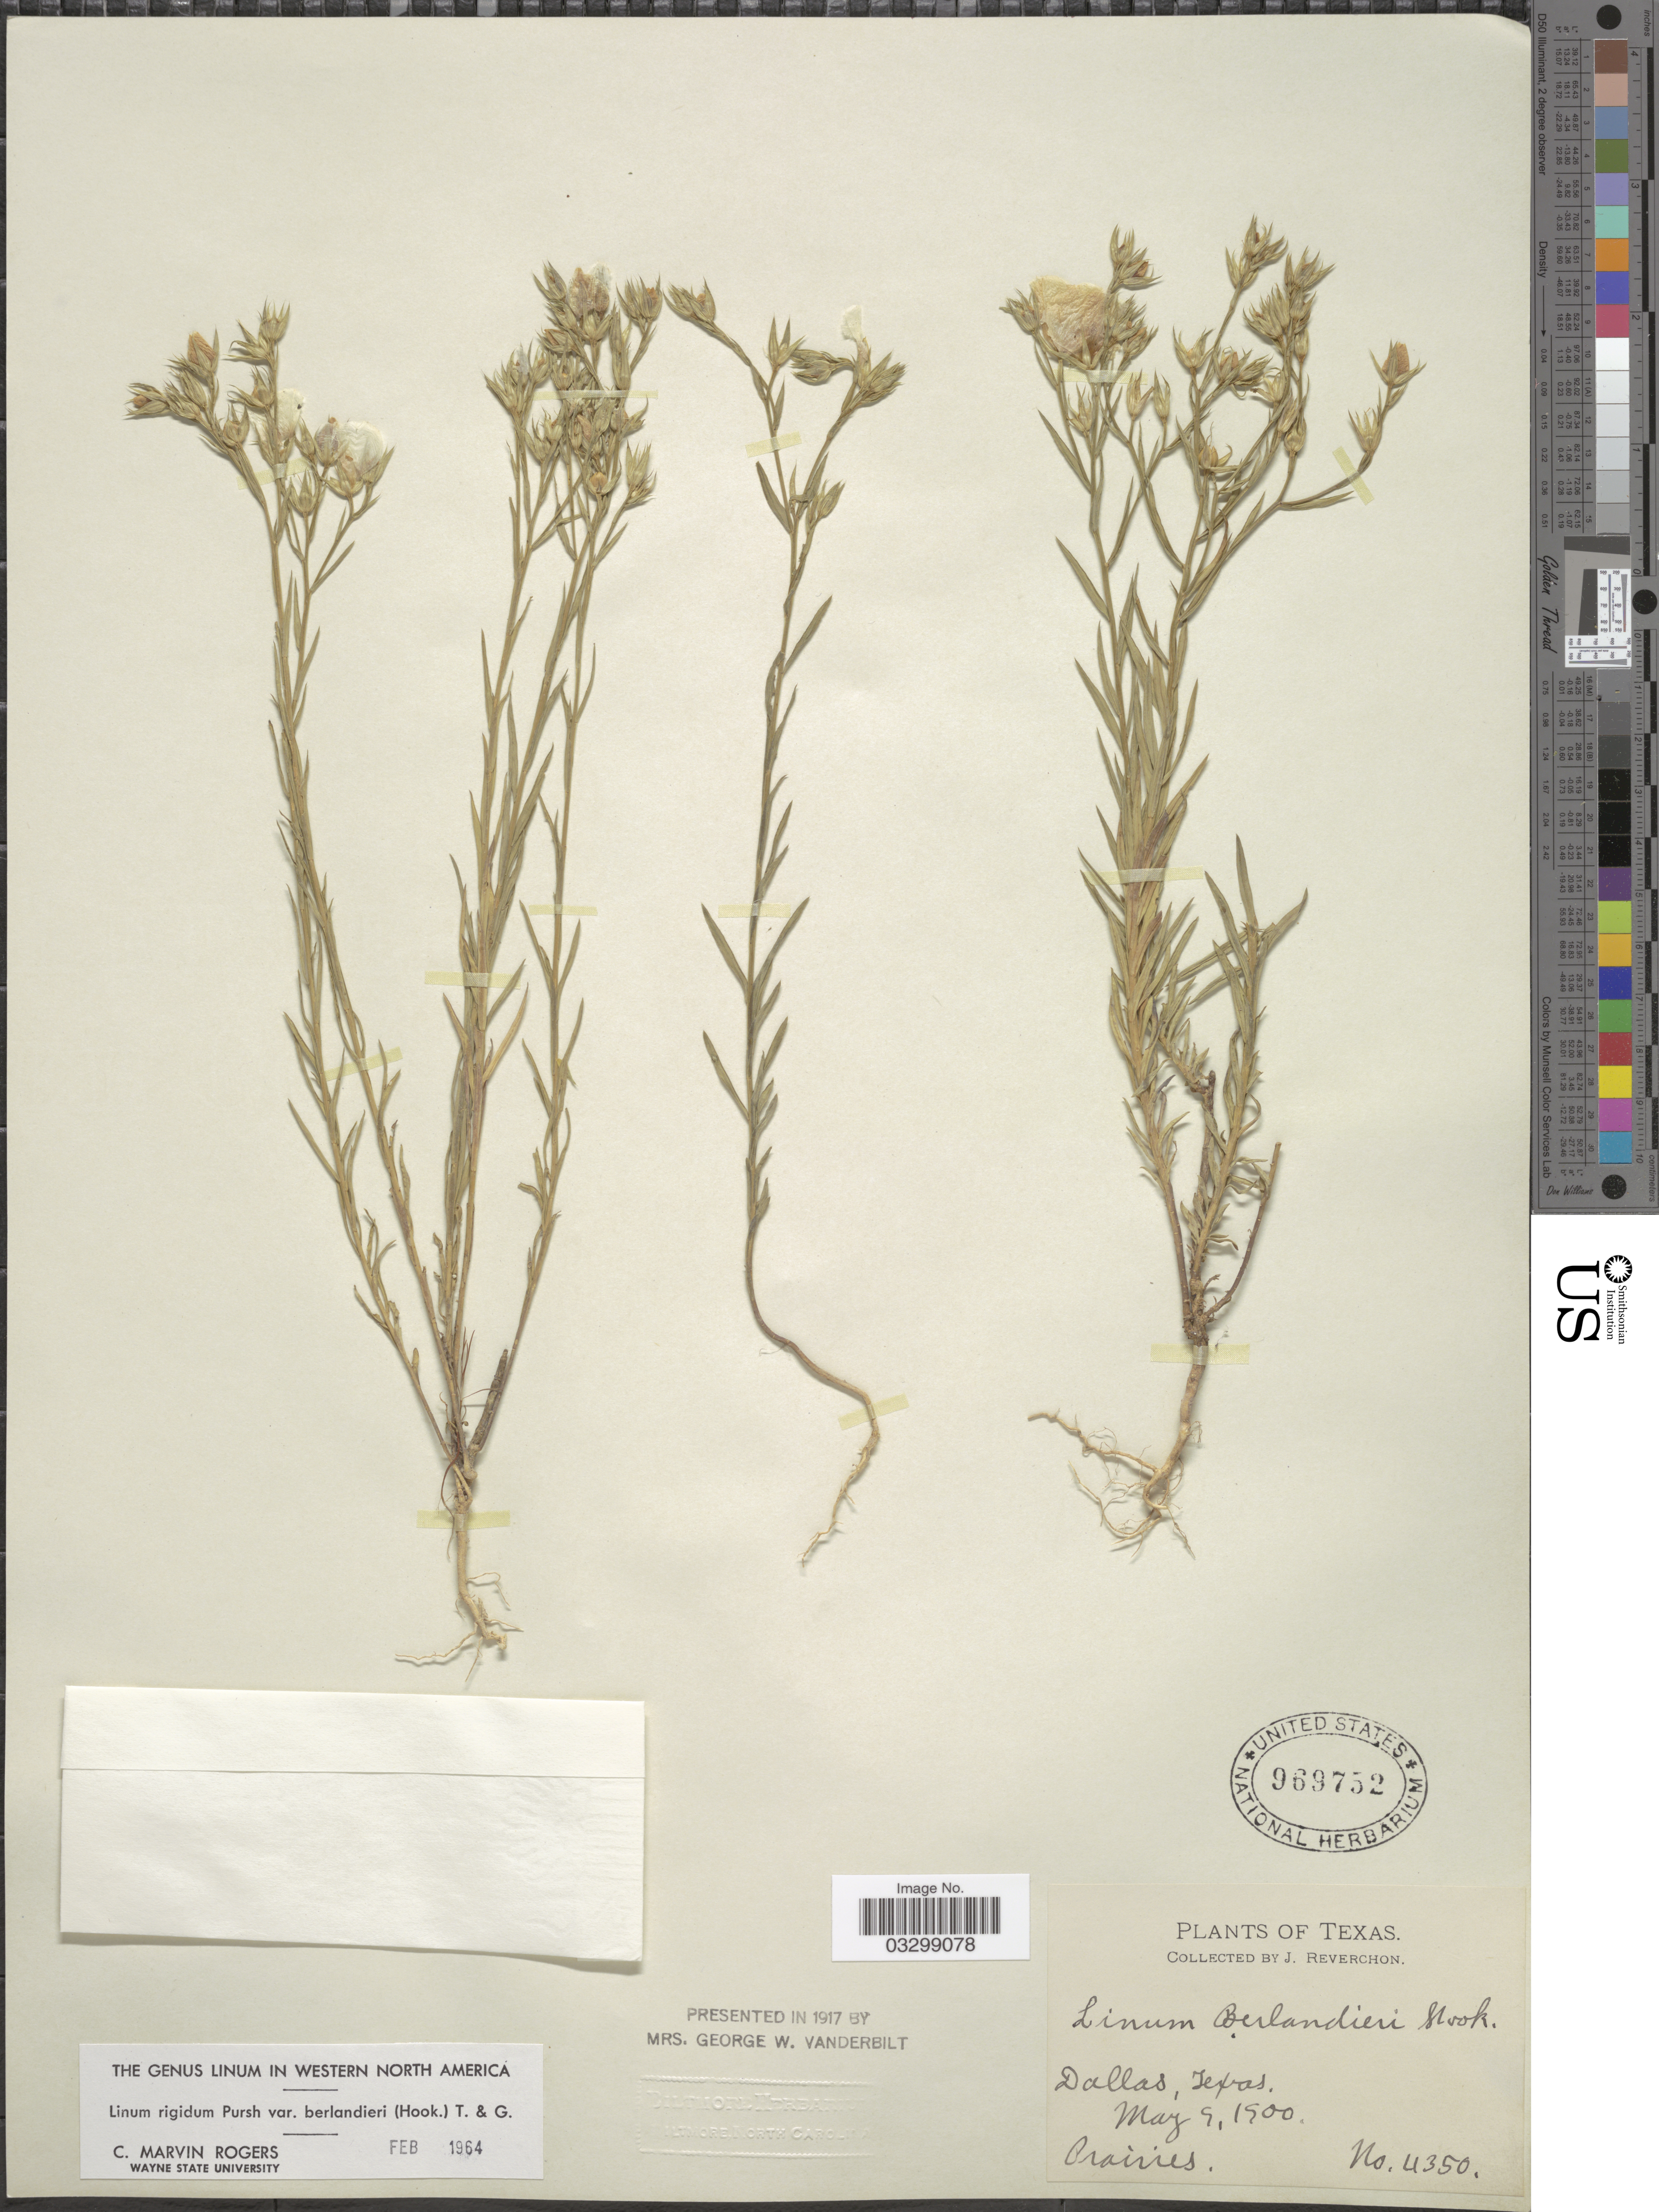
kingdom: Plantae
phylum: Tracheophyta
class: Magnoliopsida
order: Malpighiales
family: Linaceae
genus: Linum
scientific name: Linum rigidum var. berlandieri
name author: Pursh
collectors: J. Reverchon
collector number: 4350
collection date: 1900-05-09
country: United States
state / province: Texas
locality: Dallas.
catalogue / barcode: US 969752